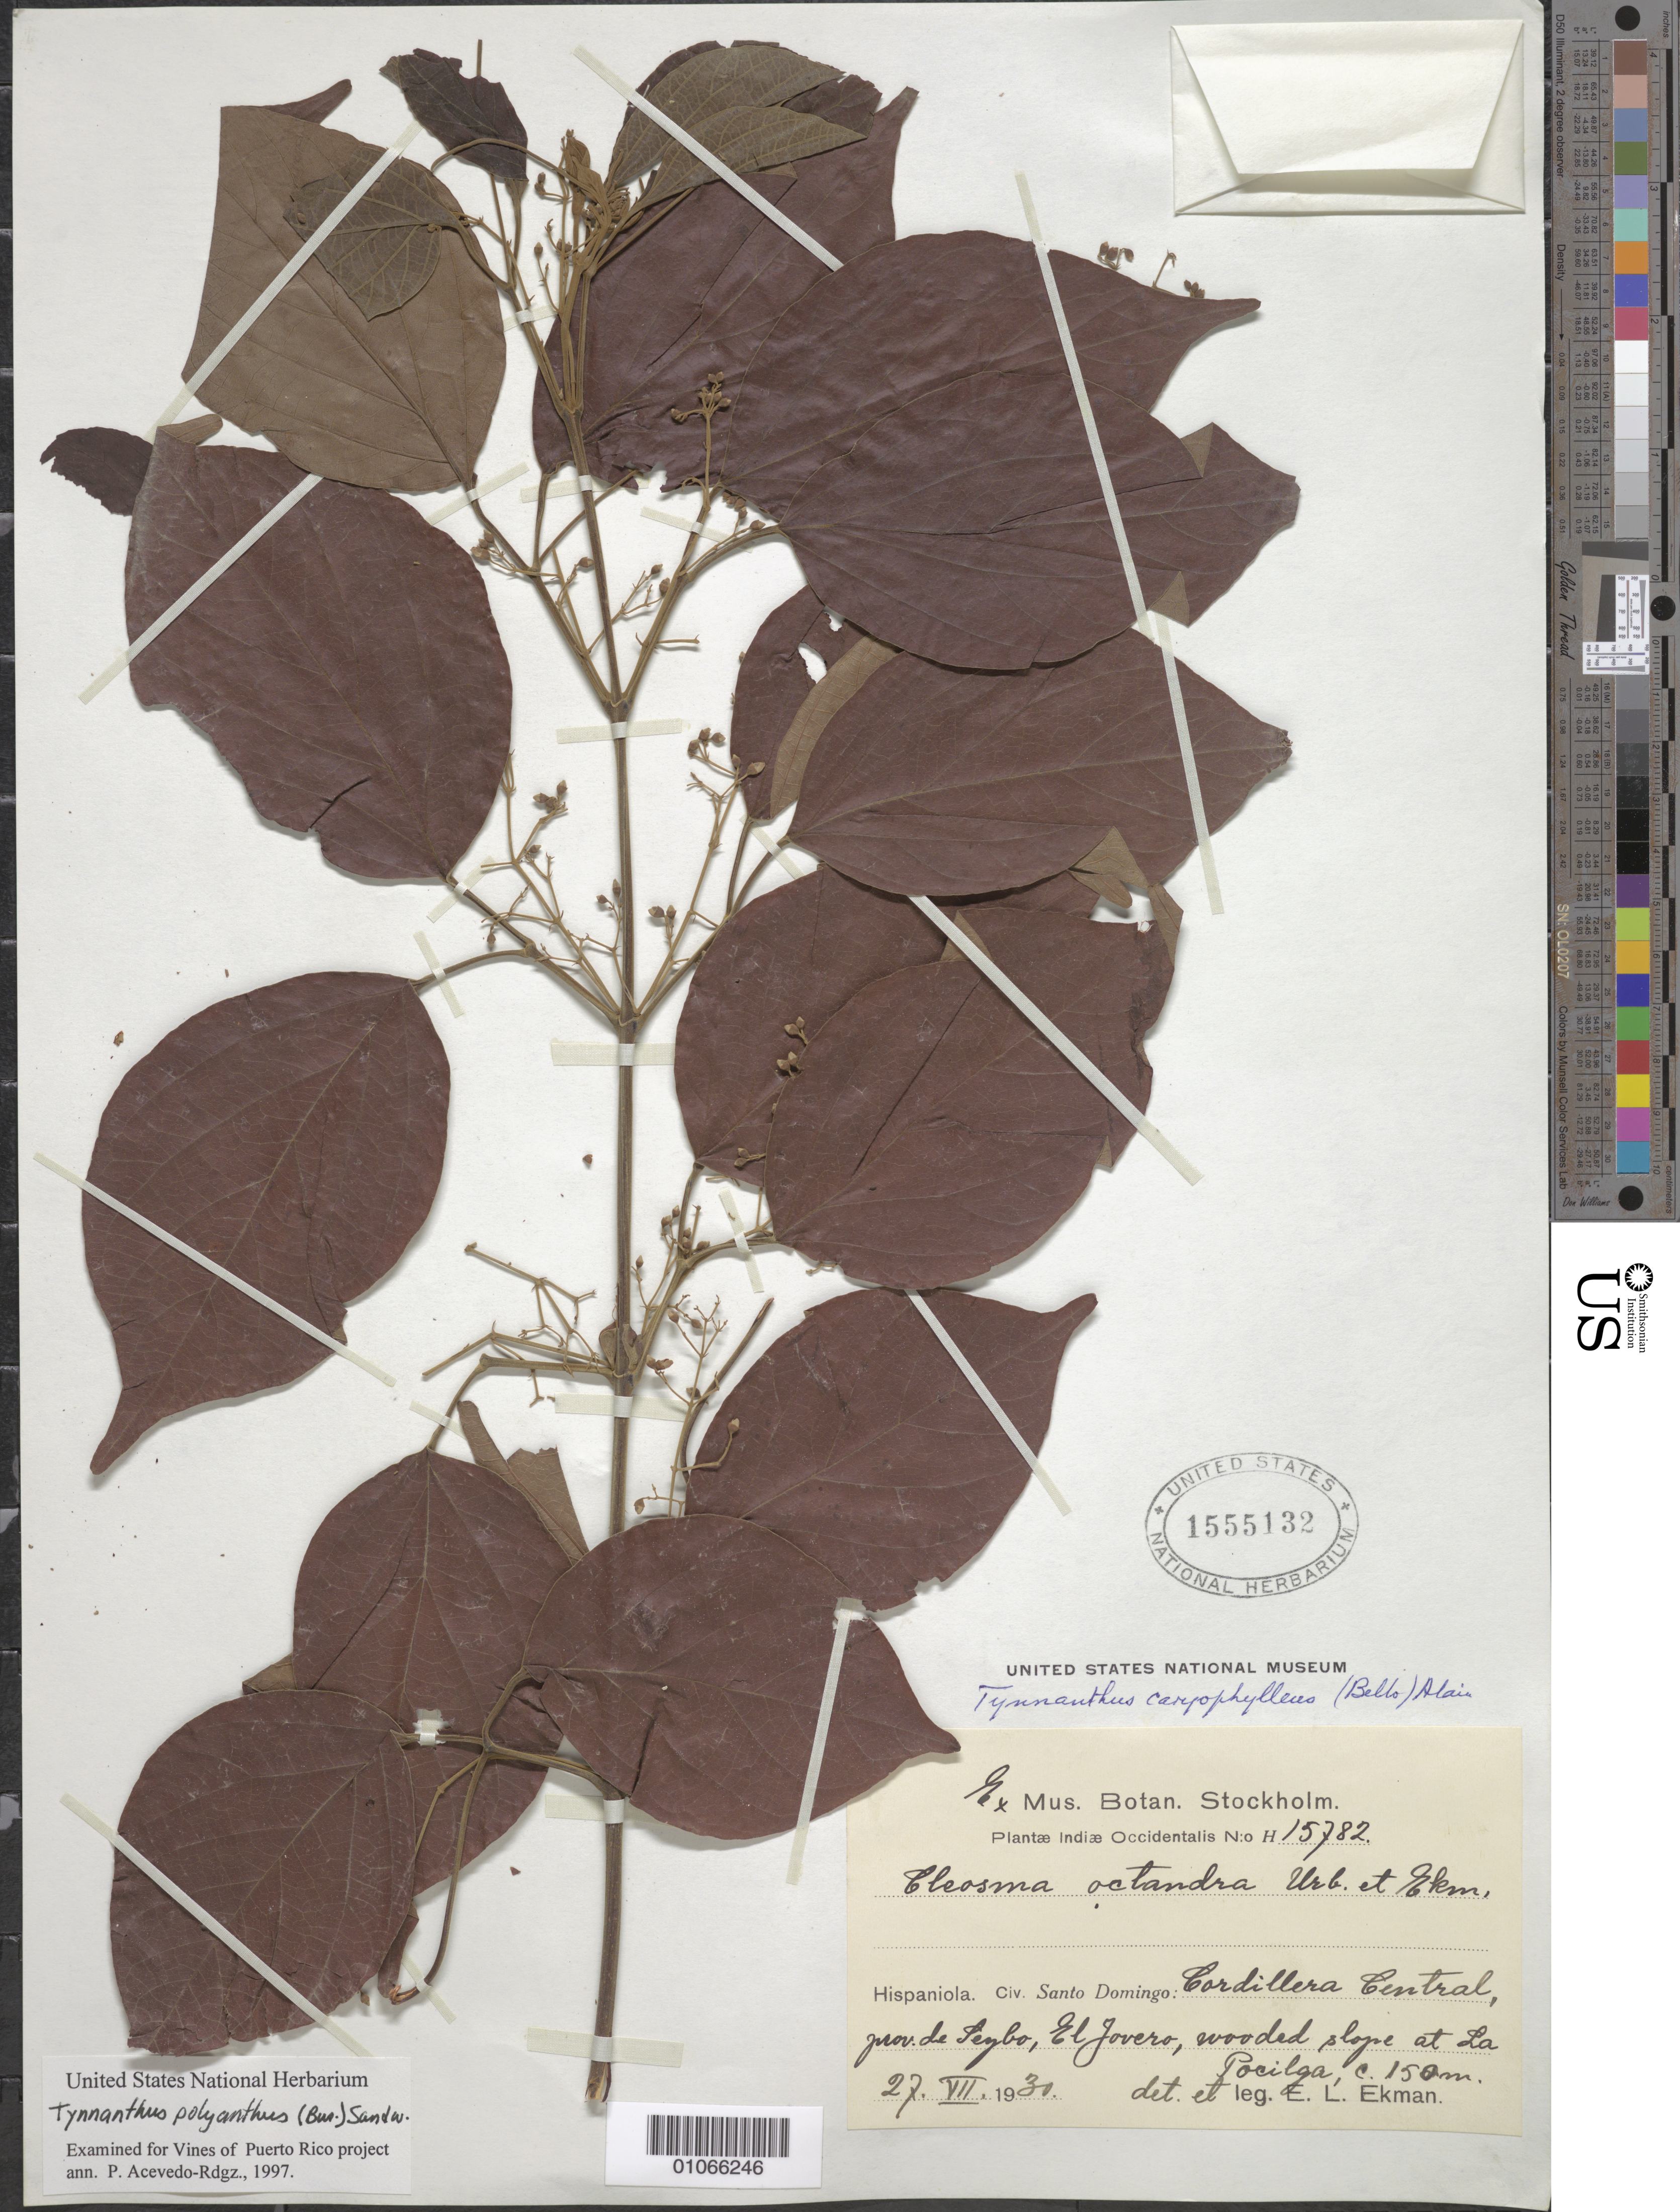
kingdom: Plantae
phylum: Tracheophyta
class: Magnoliopsida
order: Lamiales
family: Bignoniaceae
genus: Tynanthus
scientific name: Tynanthus polyanthus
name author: (Bureau) Sandwith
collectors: E. L. Ekman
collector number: H 15782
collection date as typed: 27 Aug 1930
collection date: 1930-08-27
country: Dominican Republic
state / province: Distrito Nacional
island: Hispaniola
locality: Cordillera Central, Seybo, El Jovero, wooded slope at La Pocilga.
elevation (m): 150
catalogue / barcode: US 1555132